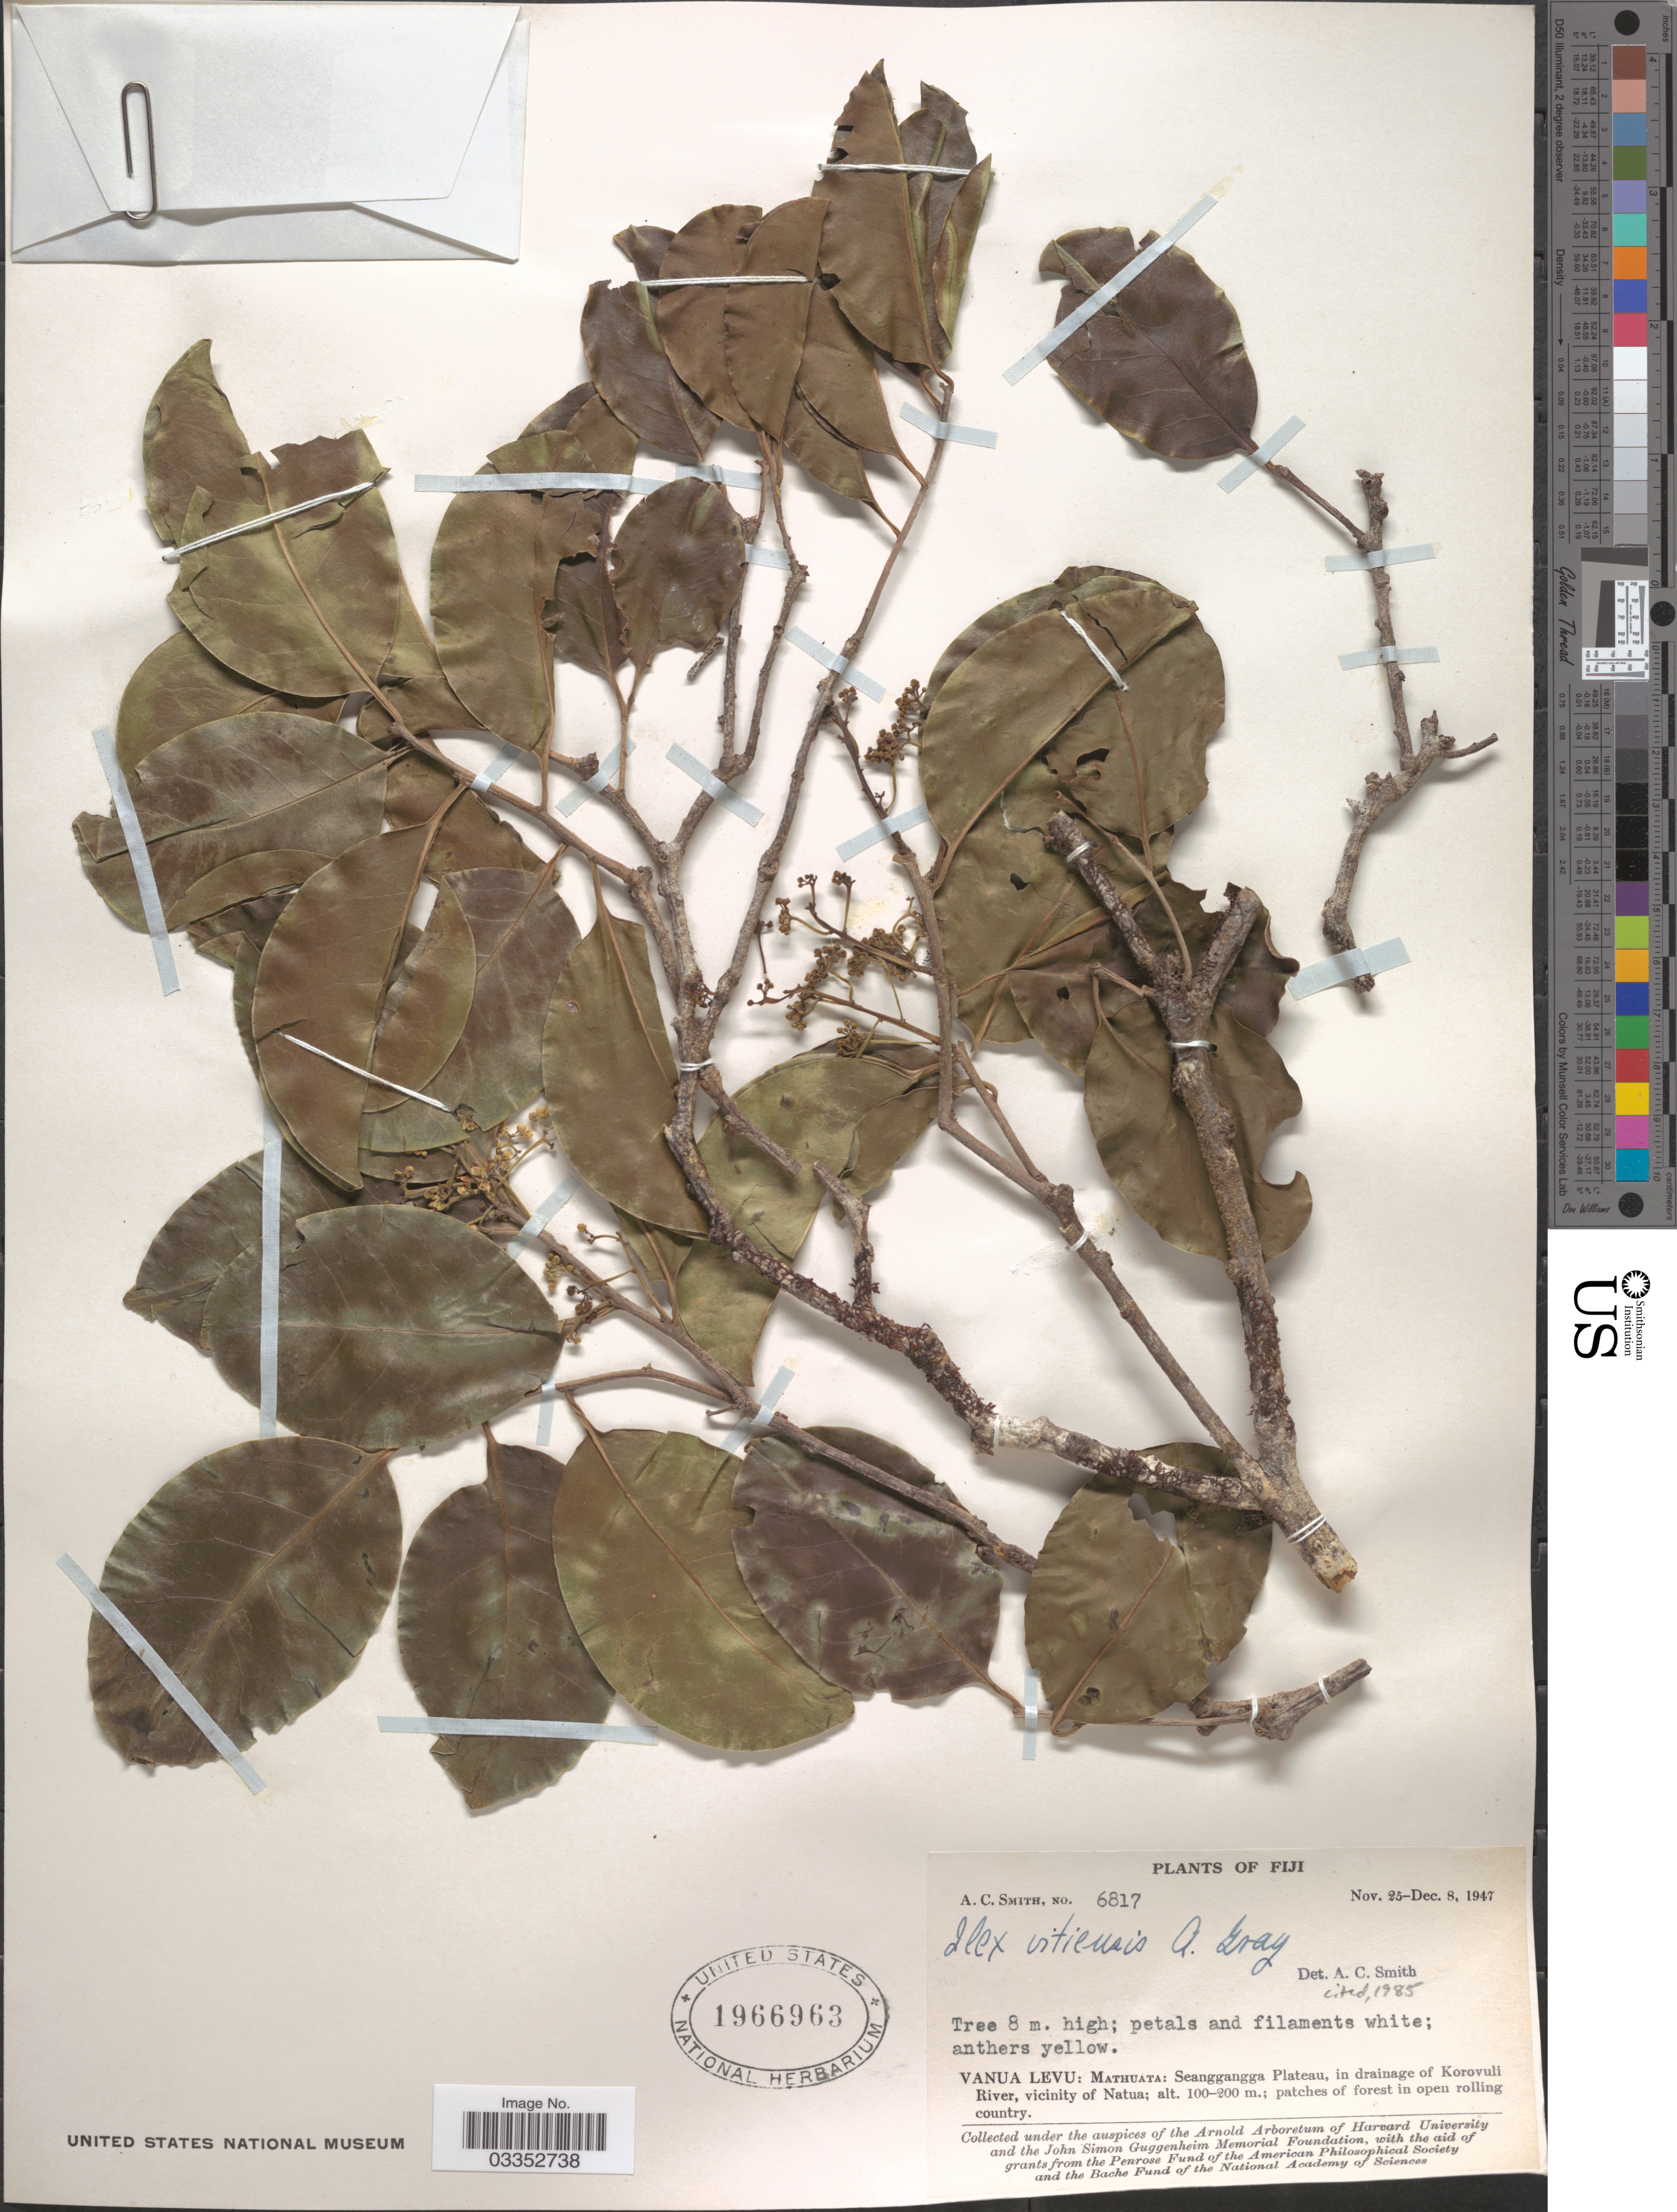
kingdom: Plantae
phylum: Tracheophyta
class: Magnoliopsida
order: Aquifoliales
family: Aquifoliaceae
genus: Ilex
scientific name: Ilex vitiensis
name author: A. Gray in Wilkes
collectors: A. C. Smith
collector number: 6817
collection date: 1947-11-25/1947-12-08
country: Fiji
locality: Vanua Levu: Mathuata: Seanggangga Plateau, in drainage of Korovuli River, vicinity of Natua.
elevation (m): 100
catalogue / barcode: US 1966963